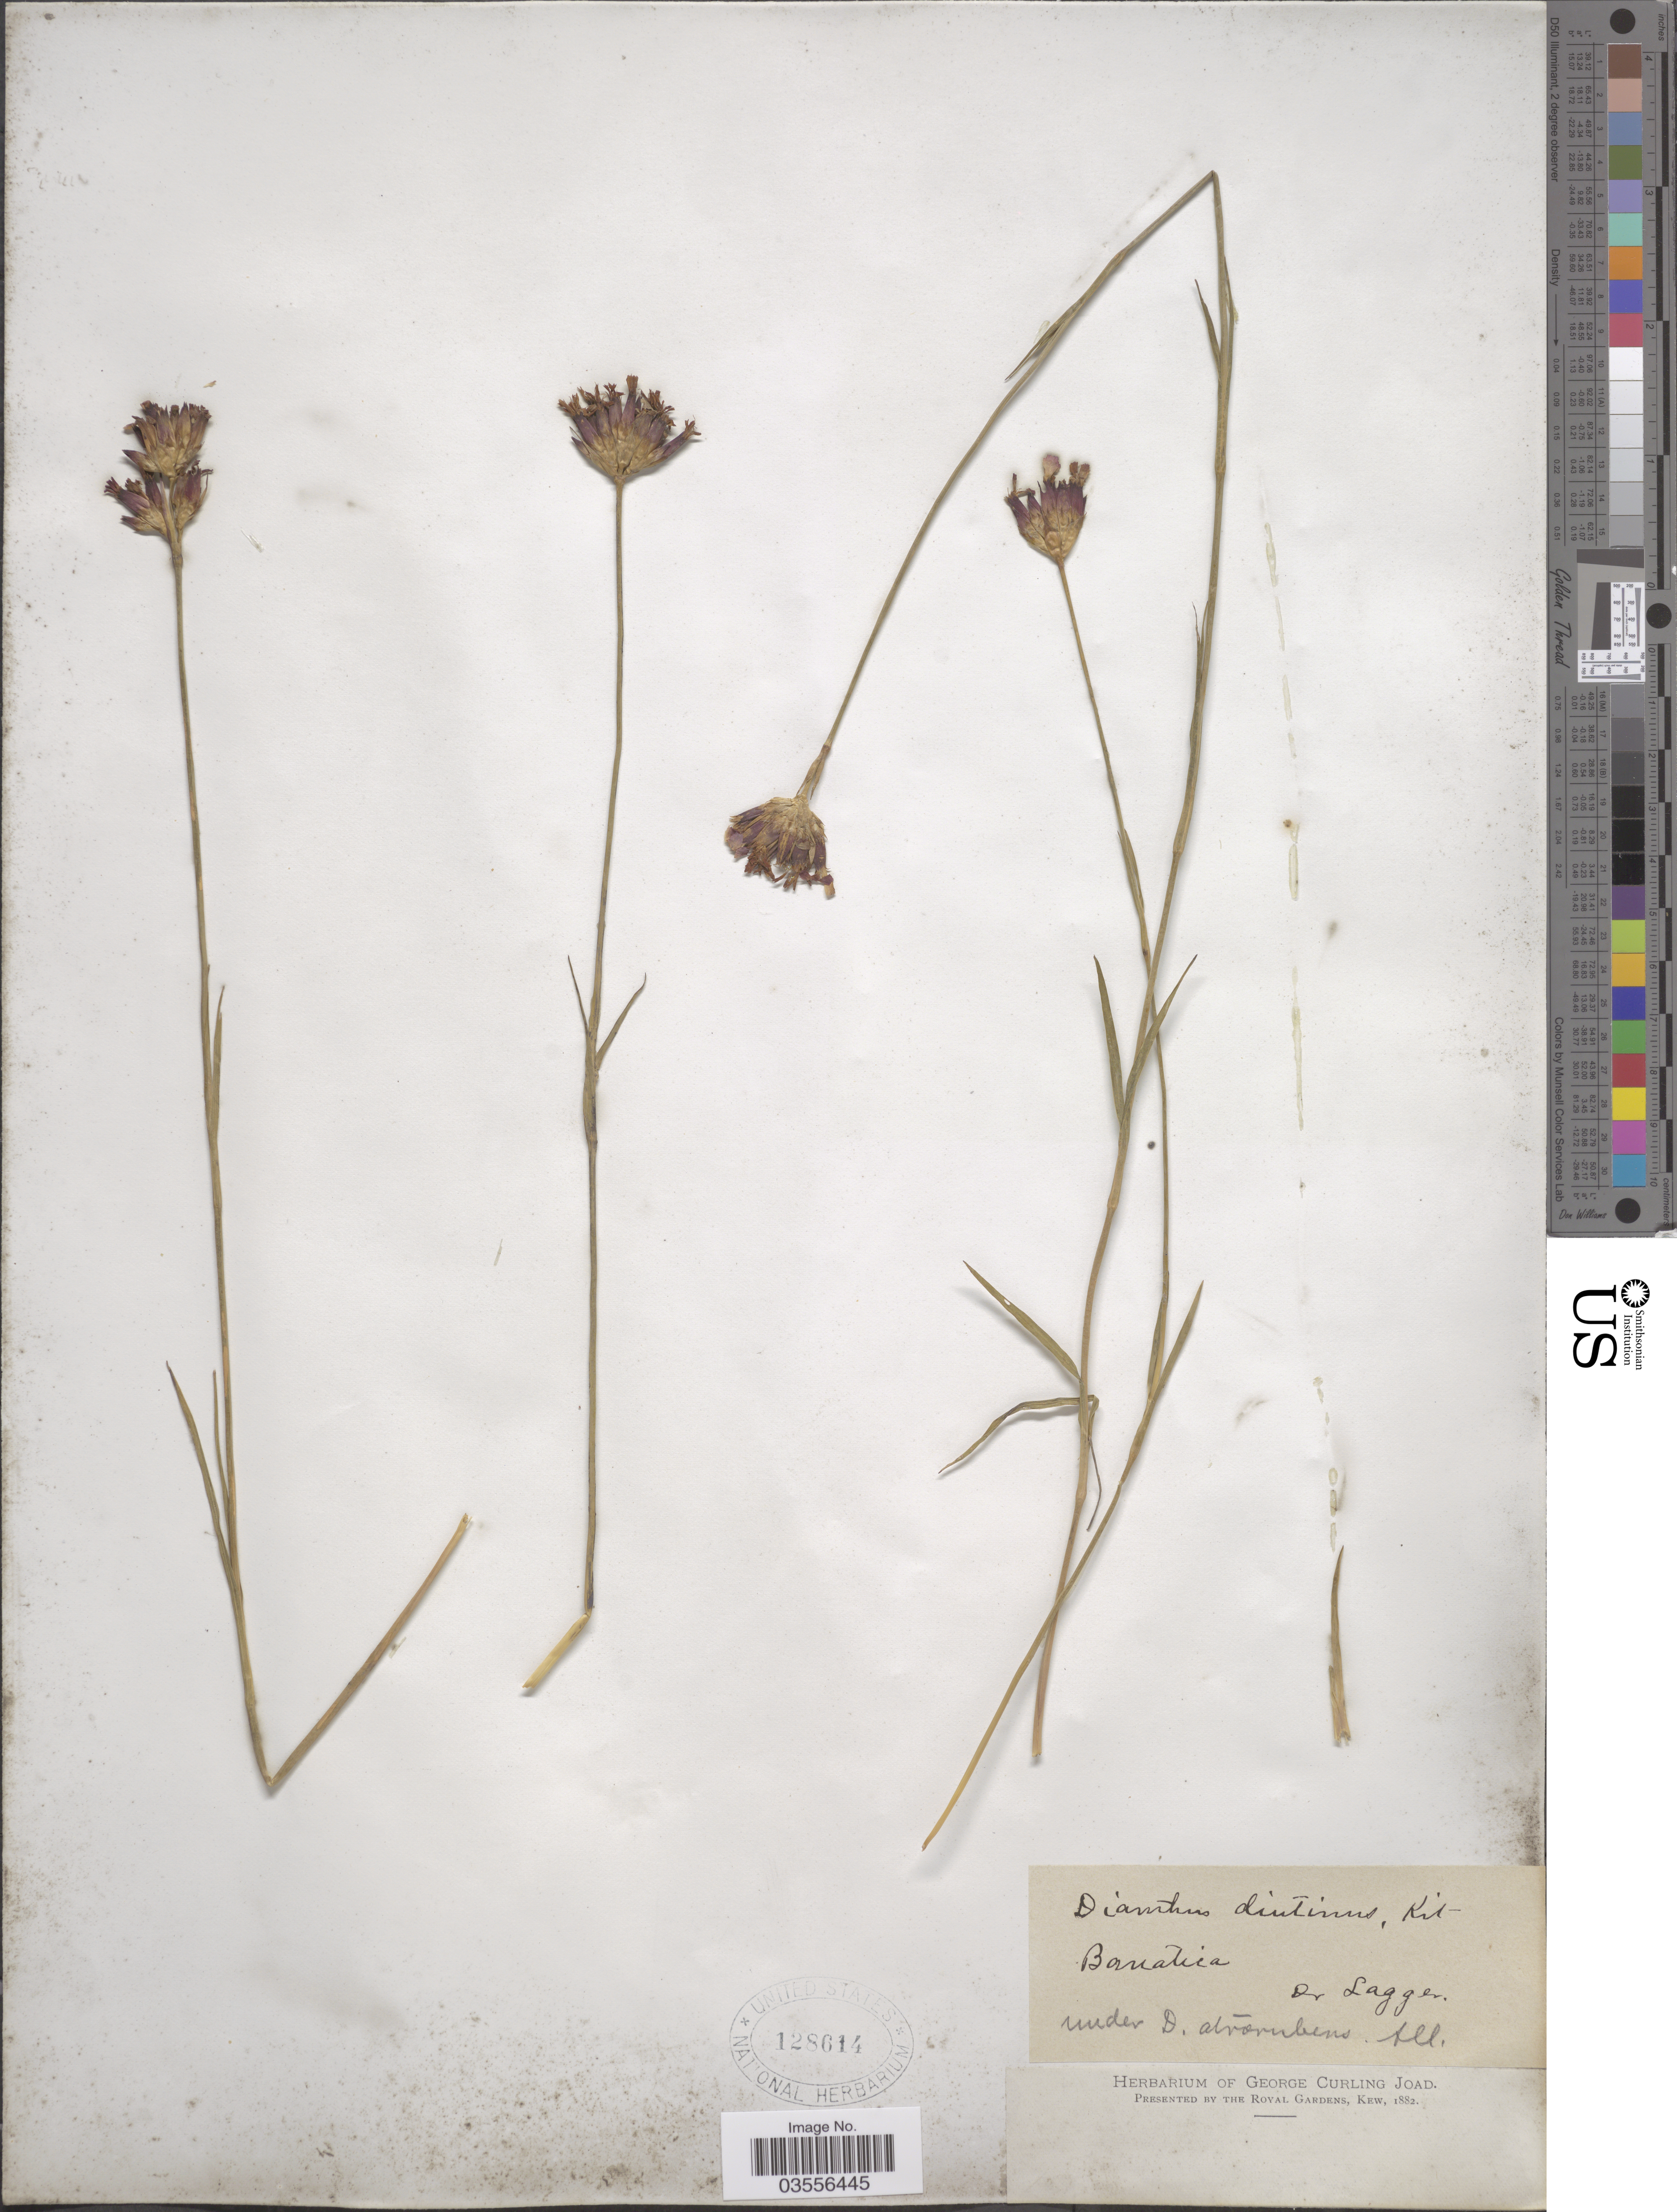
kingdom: Plantae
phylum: Tracheophyta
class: Magnoliopsida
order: Caryophyllales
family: Caryophyllaceae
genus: Dianthus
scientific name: Dianthus diutinus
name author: Kit.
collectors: F. J. Lagger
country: Hungary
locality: Banatica.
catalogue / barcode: US 128614